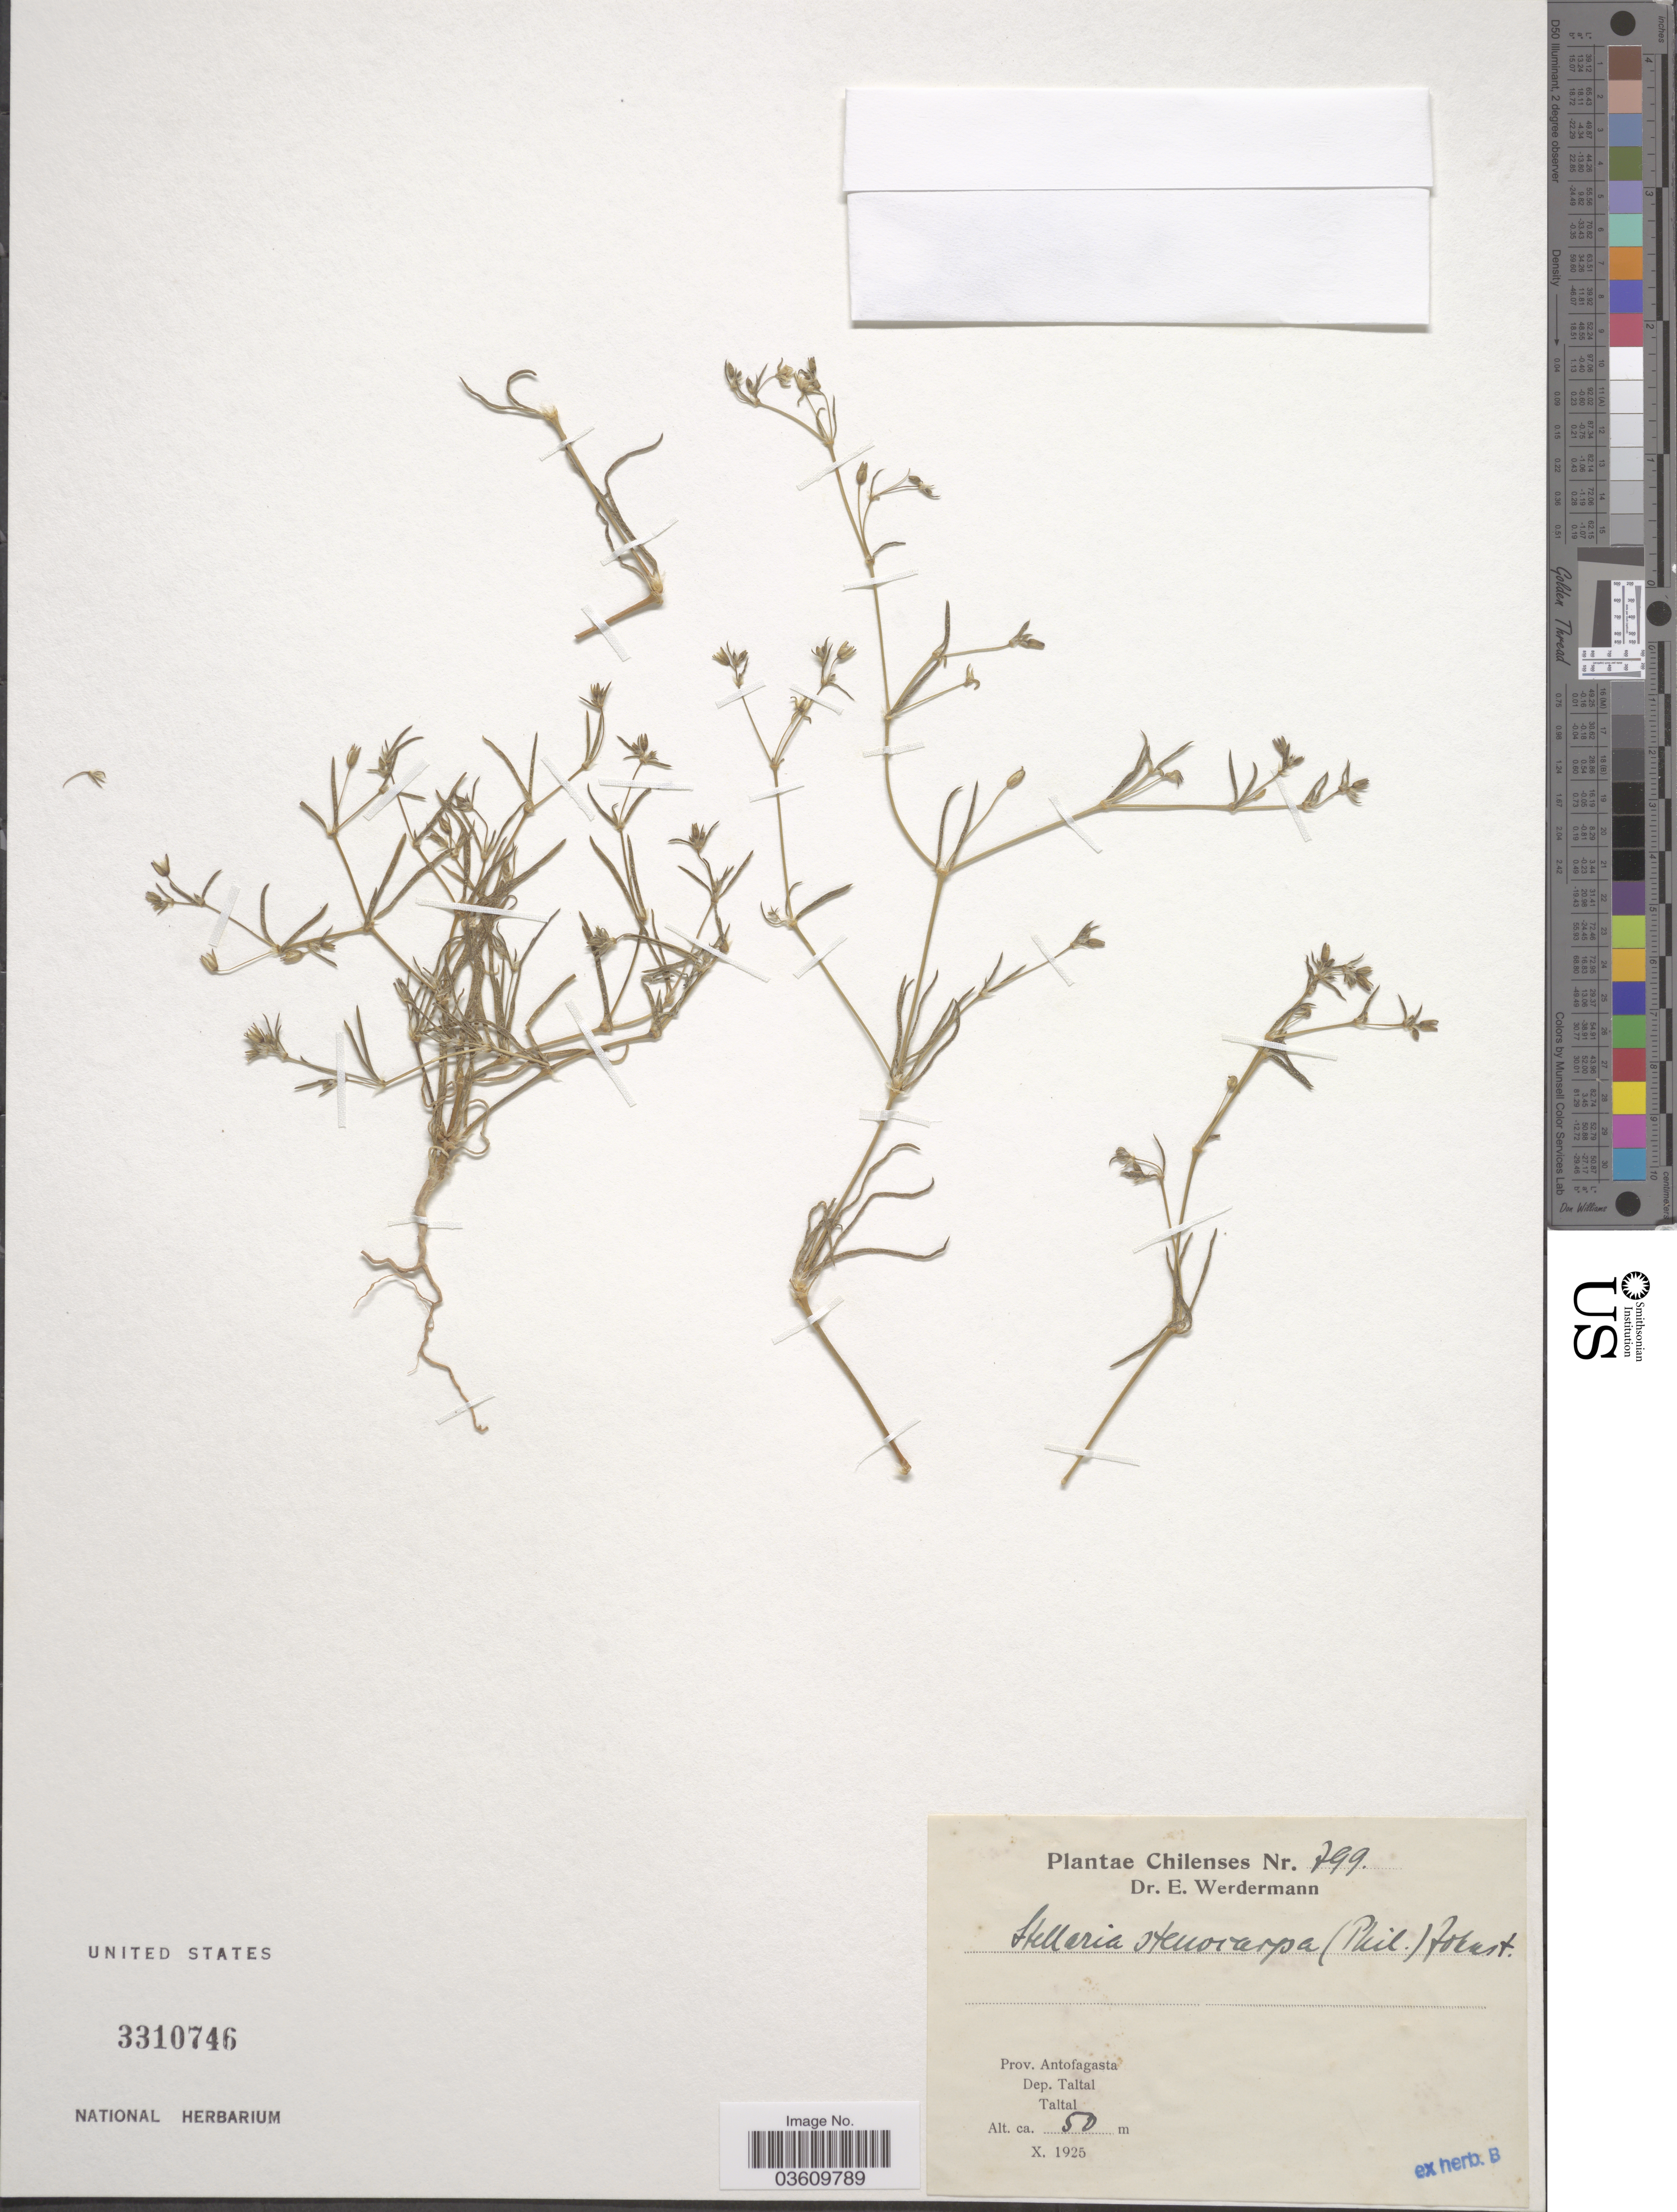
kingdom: Plantae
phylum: Tracheophyta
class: Magnoliopsida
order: Caryophyllales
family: Caryophyllaceae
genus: Spergularia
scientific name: Spergularia stenocarpa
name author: (Phil.) I.M. Johnst.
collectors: E. Werdermann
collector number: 799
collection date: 1925-10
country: Chile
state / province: Antofagasta (II)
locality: Dep. Taltal. Taltal.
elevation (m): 50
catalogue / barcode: US 3310746